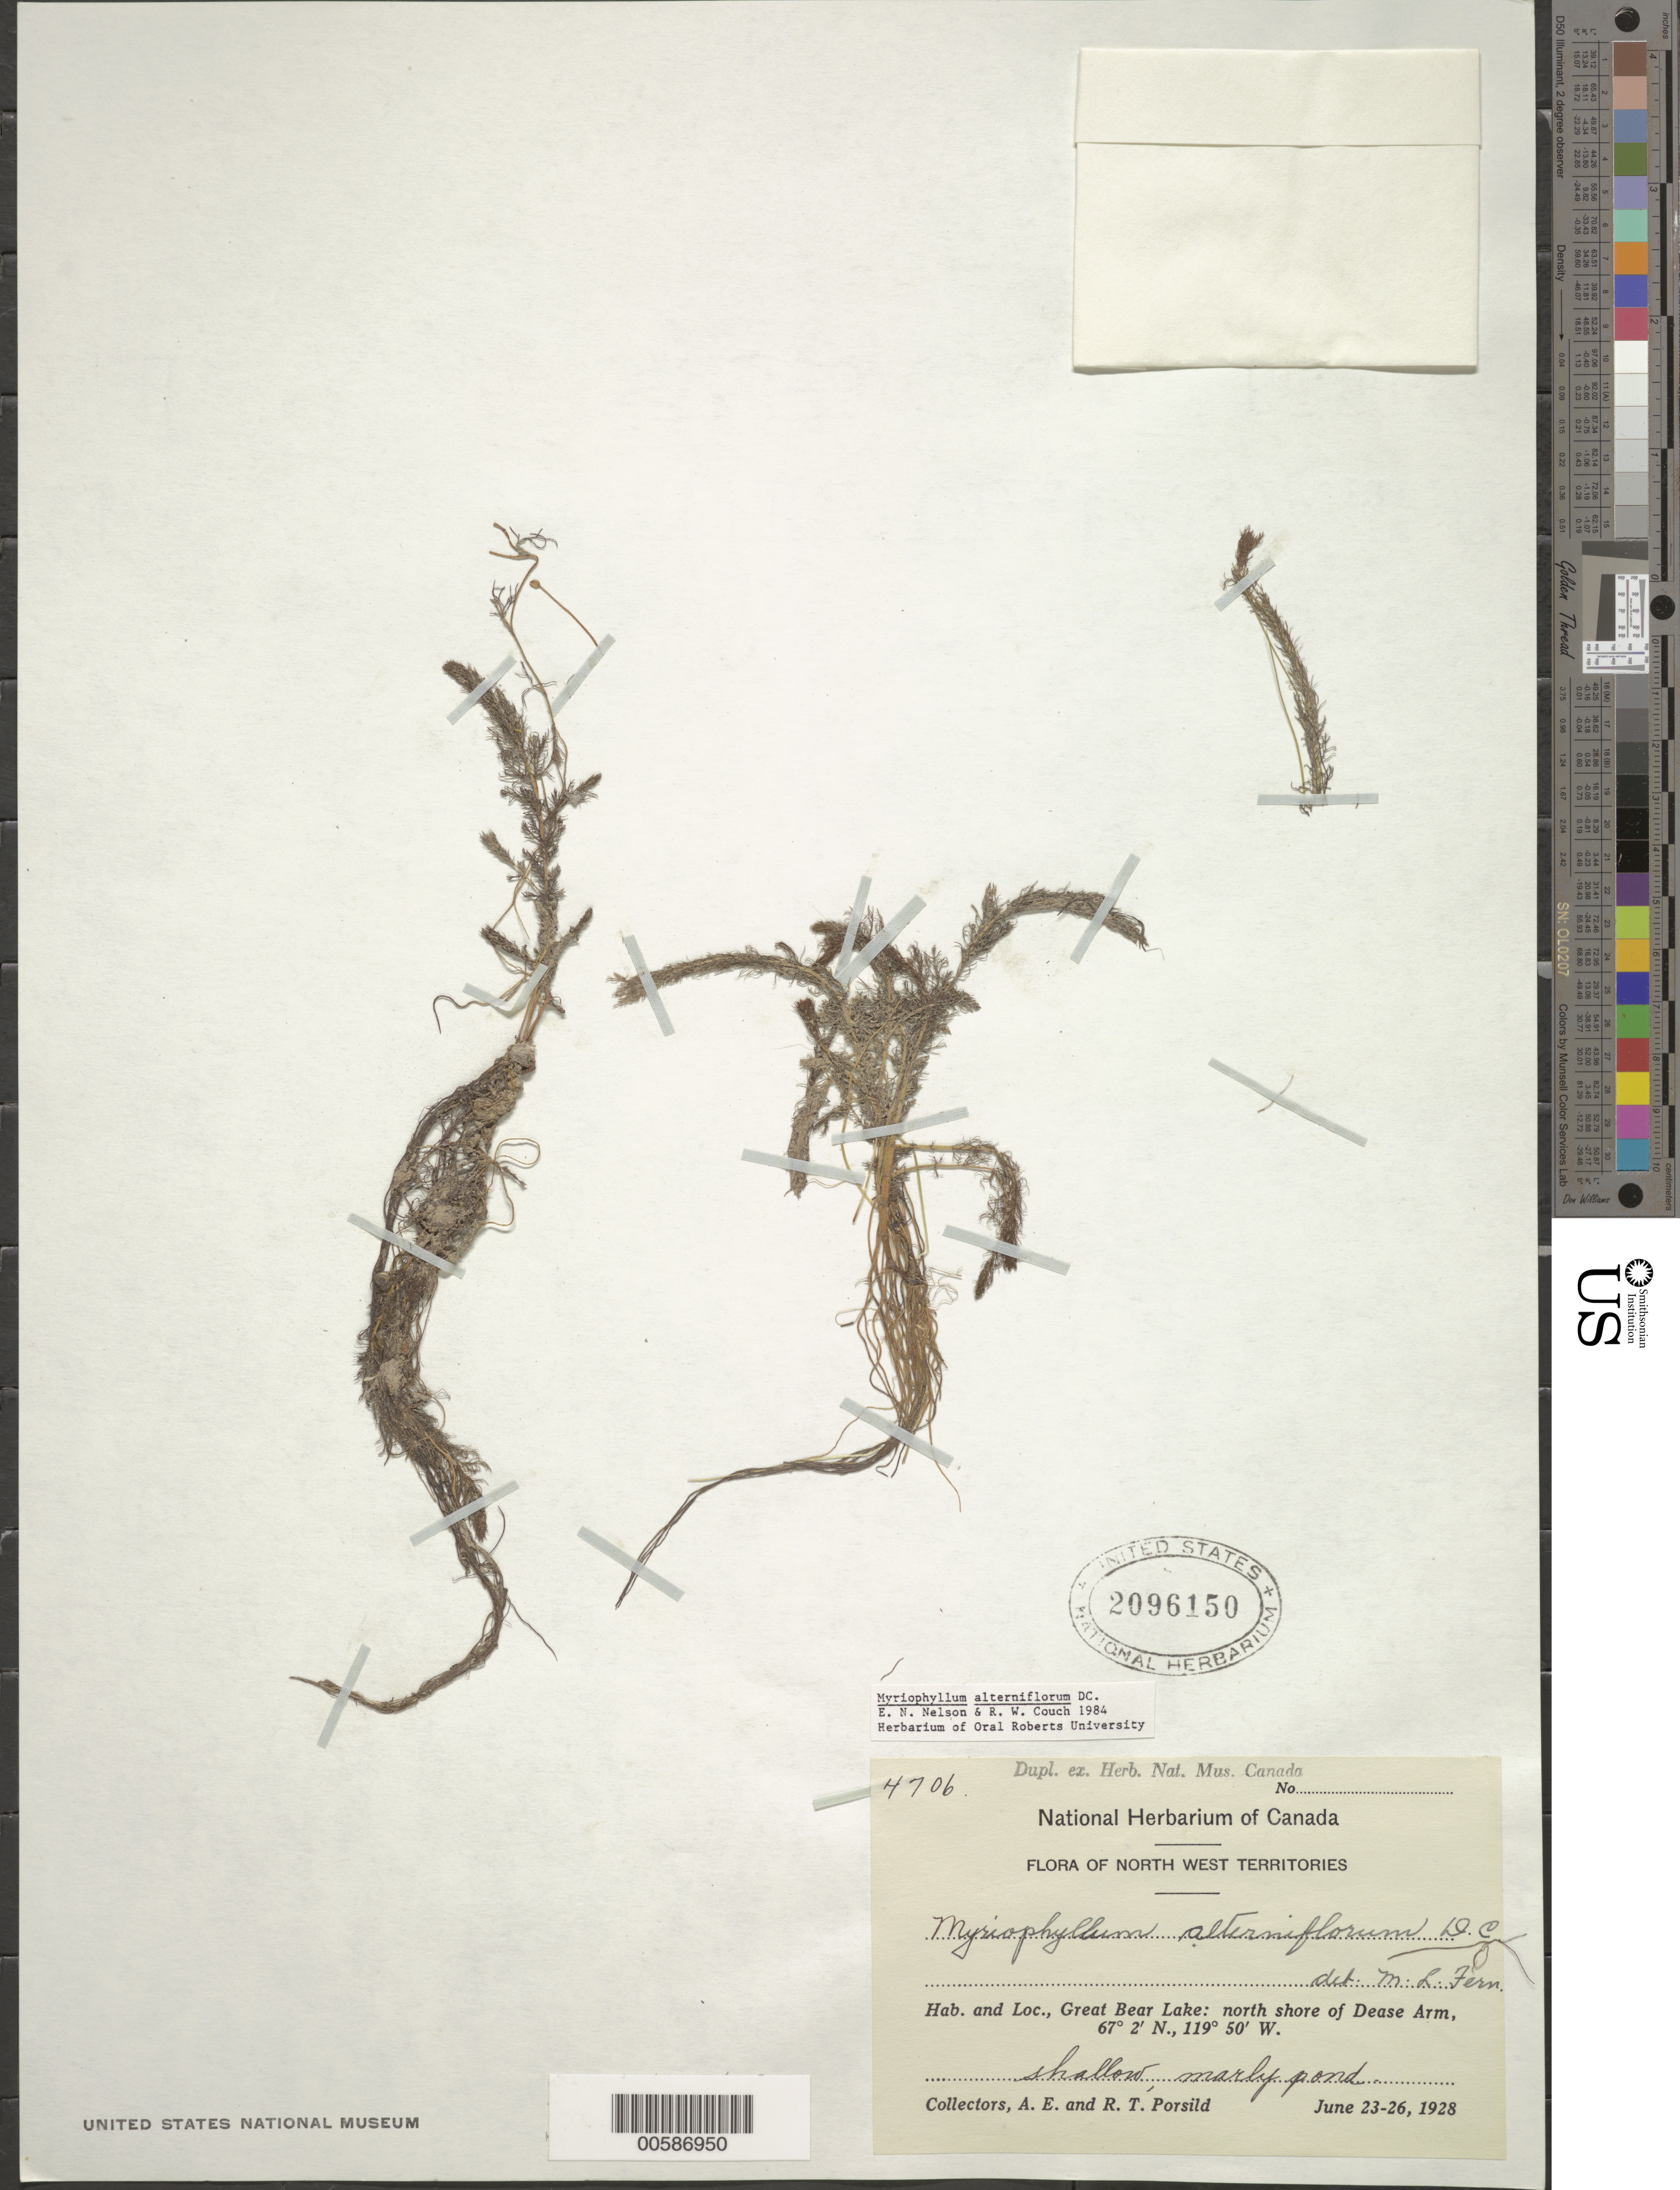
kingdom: Plantae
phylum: Tracheophyta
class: Magnoliopsida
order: Saxifragales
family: Haloragaceae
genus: Myriophyllum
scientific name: Myriophyllum alterniflorum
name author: DC.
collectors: A. E. Porsild & R. T. Porsild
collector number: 4706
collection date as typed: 23 Jun 1928 to 26 Jun 1928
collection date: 1928-06-23/1928-06-26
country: Canada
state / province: Northwest Territories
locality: Great Bear Lake, north shore of Dease Arm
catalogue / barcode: US 2096150